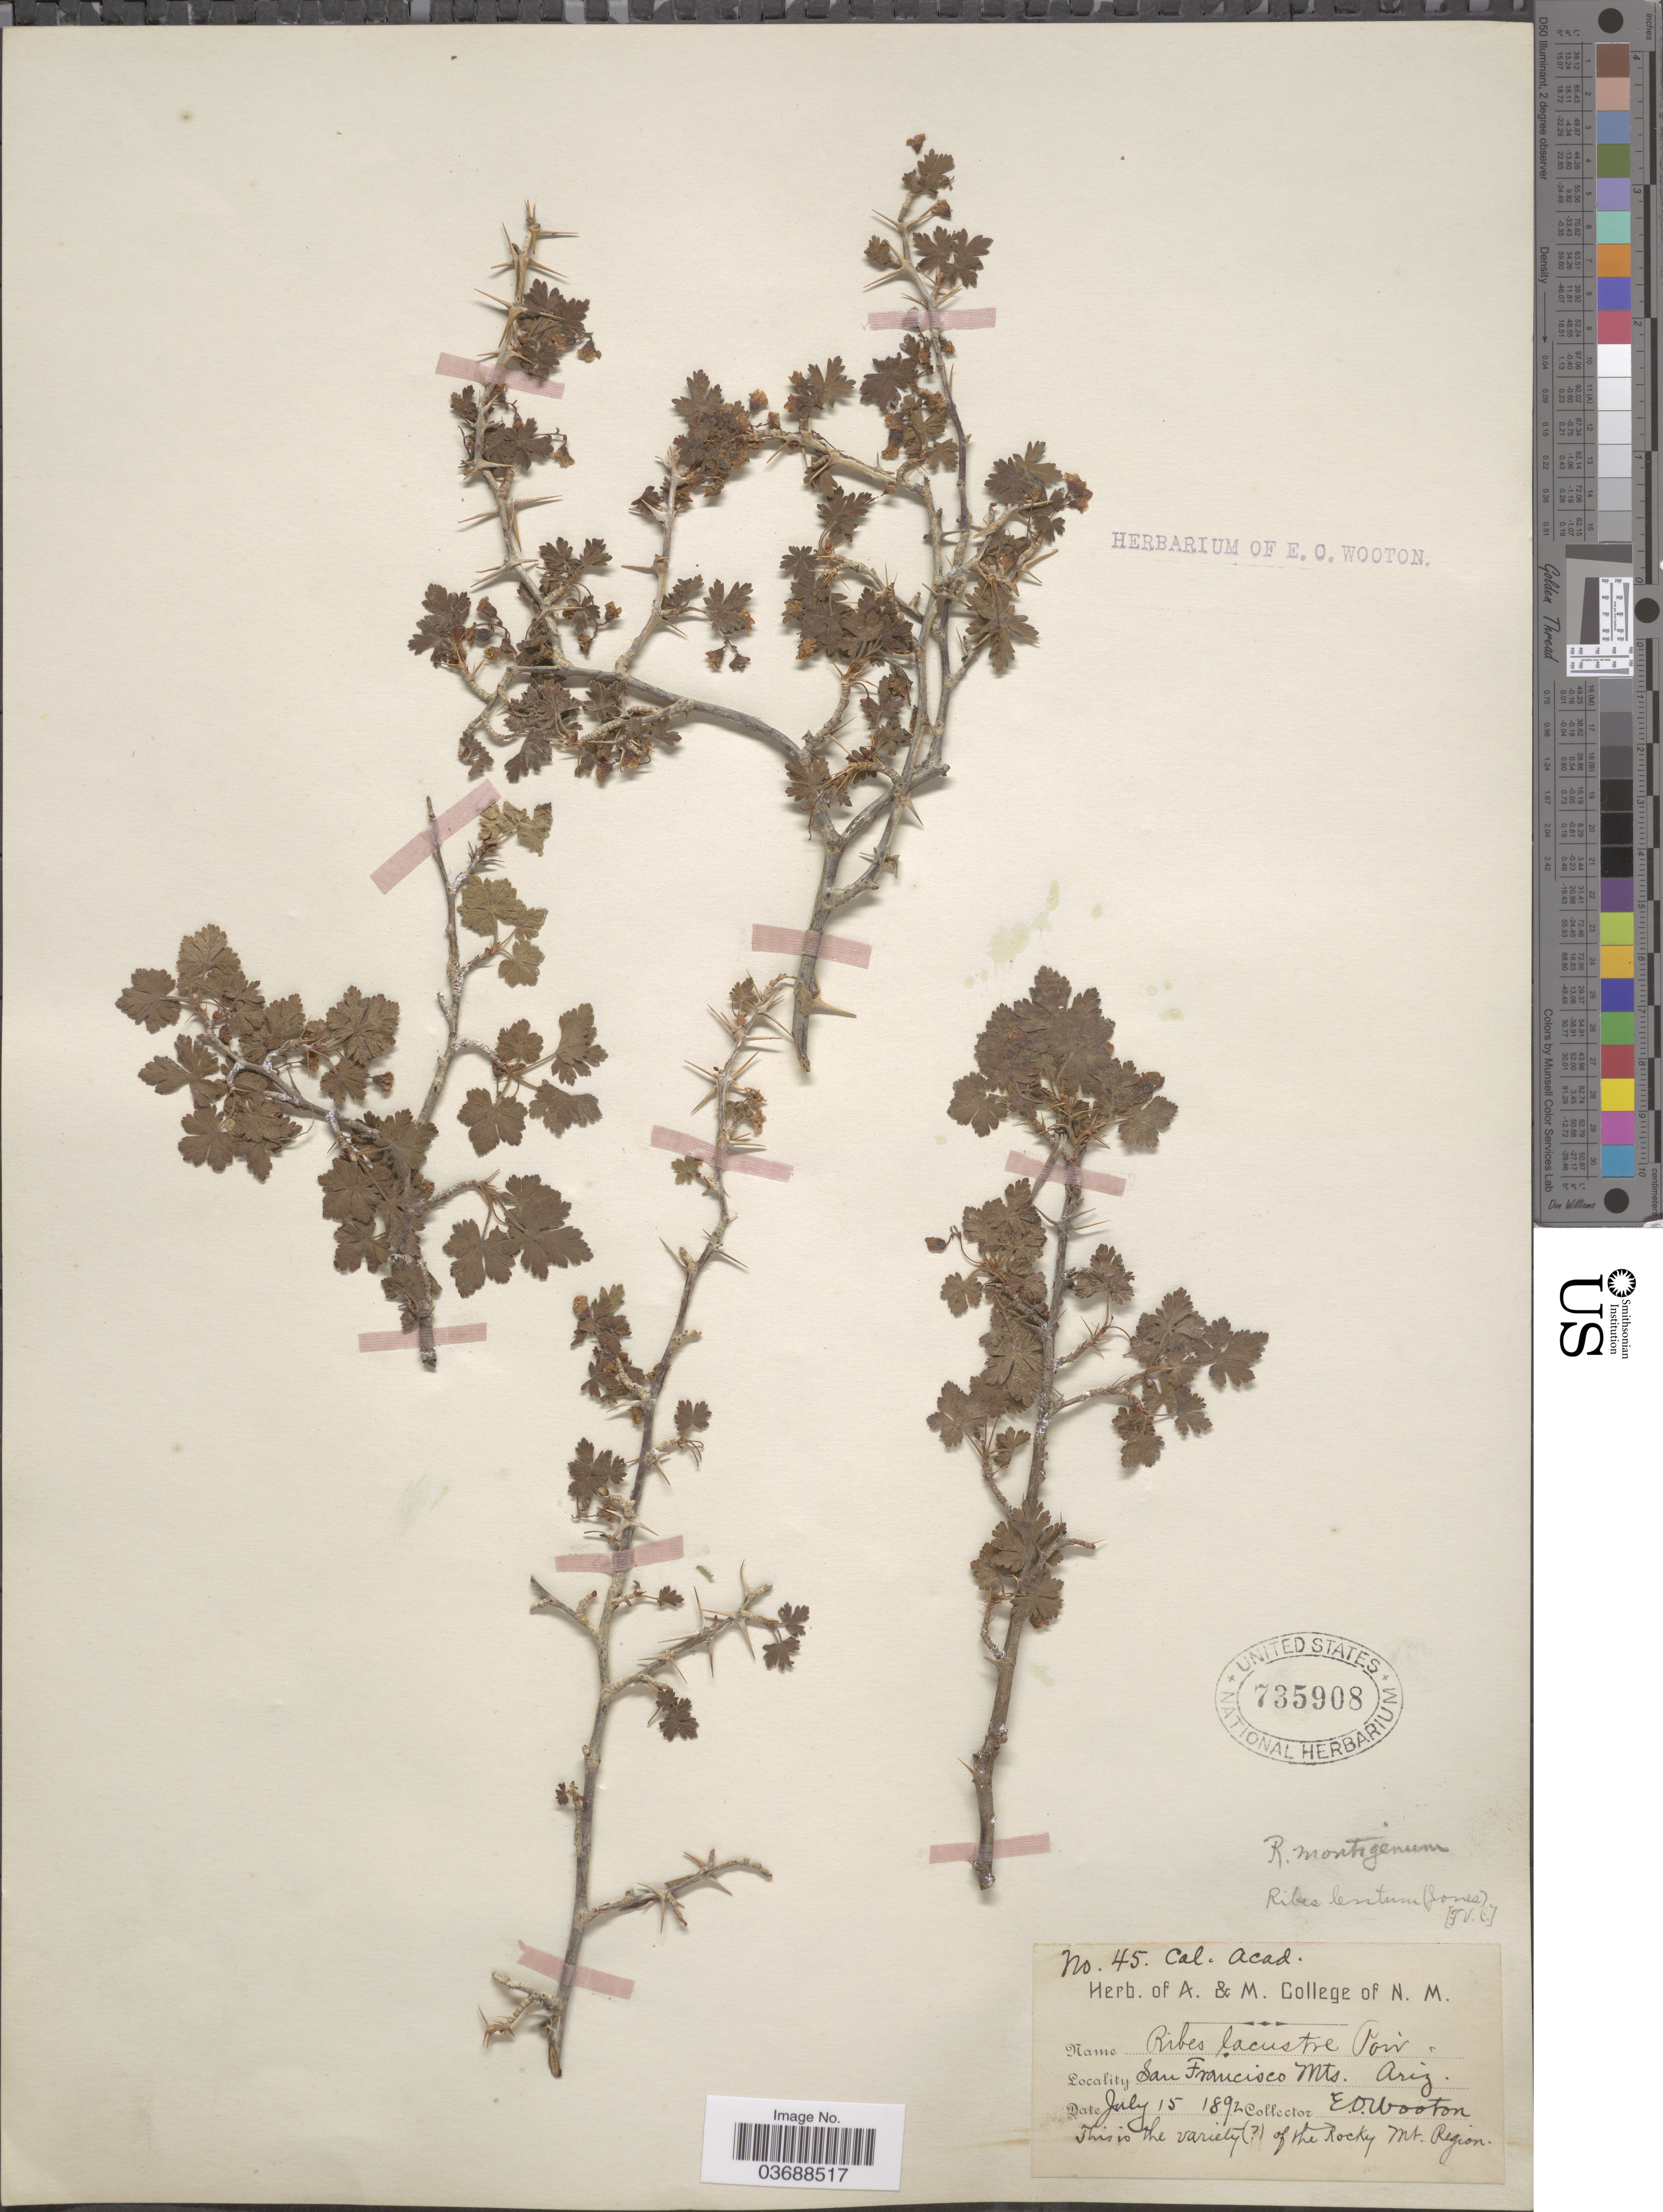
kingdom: Plantae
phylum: Tracheophyta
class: Magnoliopsida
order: Saxifragales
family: Grossulariaceae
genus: Ribes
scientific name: Ribes montigenum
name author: McClatchie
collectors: E. O. Wooton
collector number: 45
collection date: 1892-07-15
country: United States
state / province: Arizona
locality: San Francisco Mts. The Rocky Mt. Region.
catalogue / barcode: US 735908